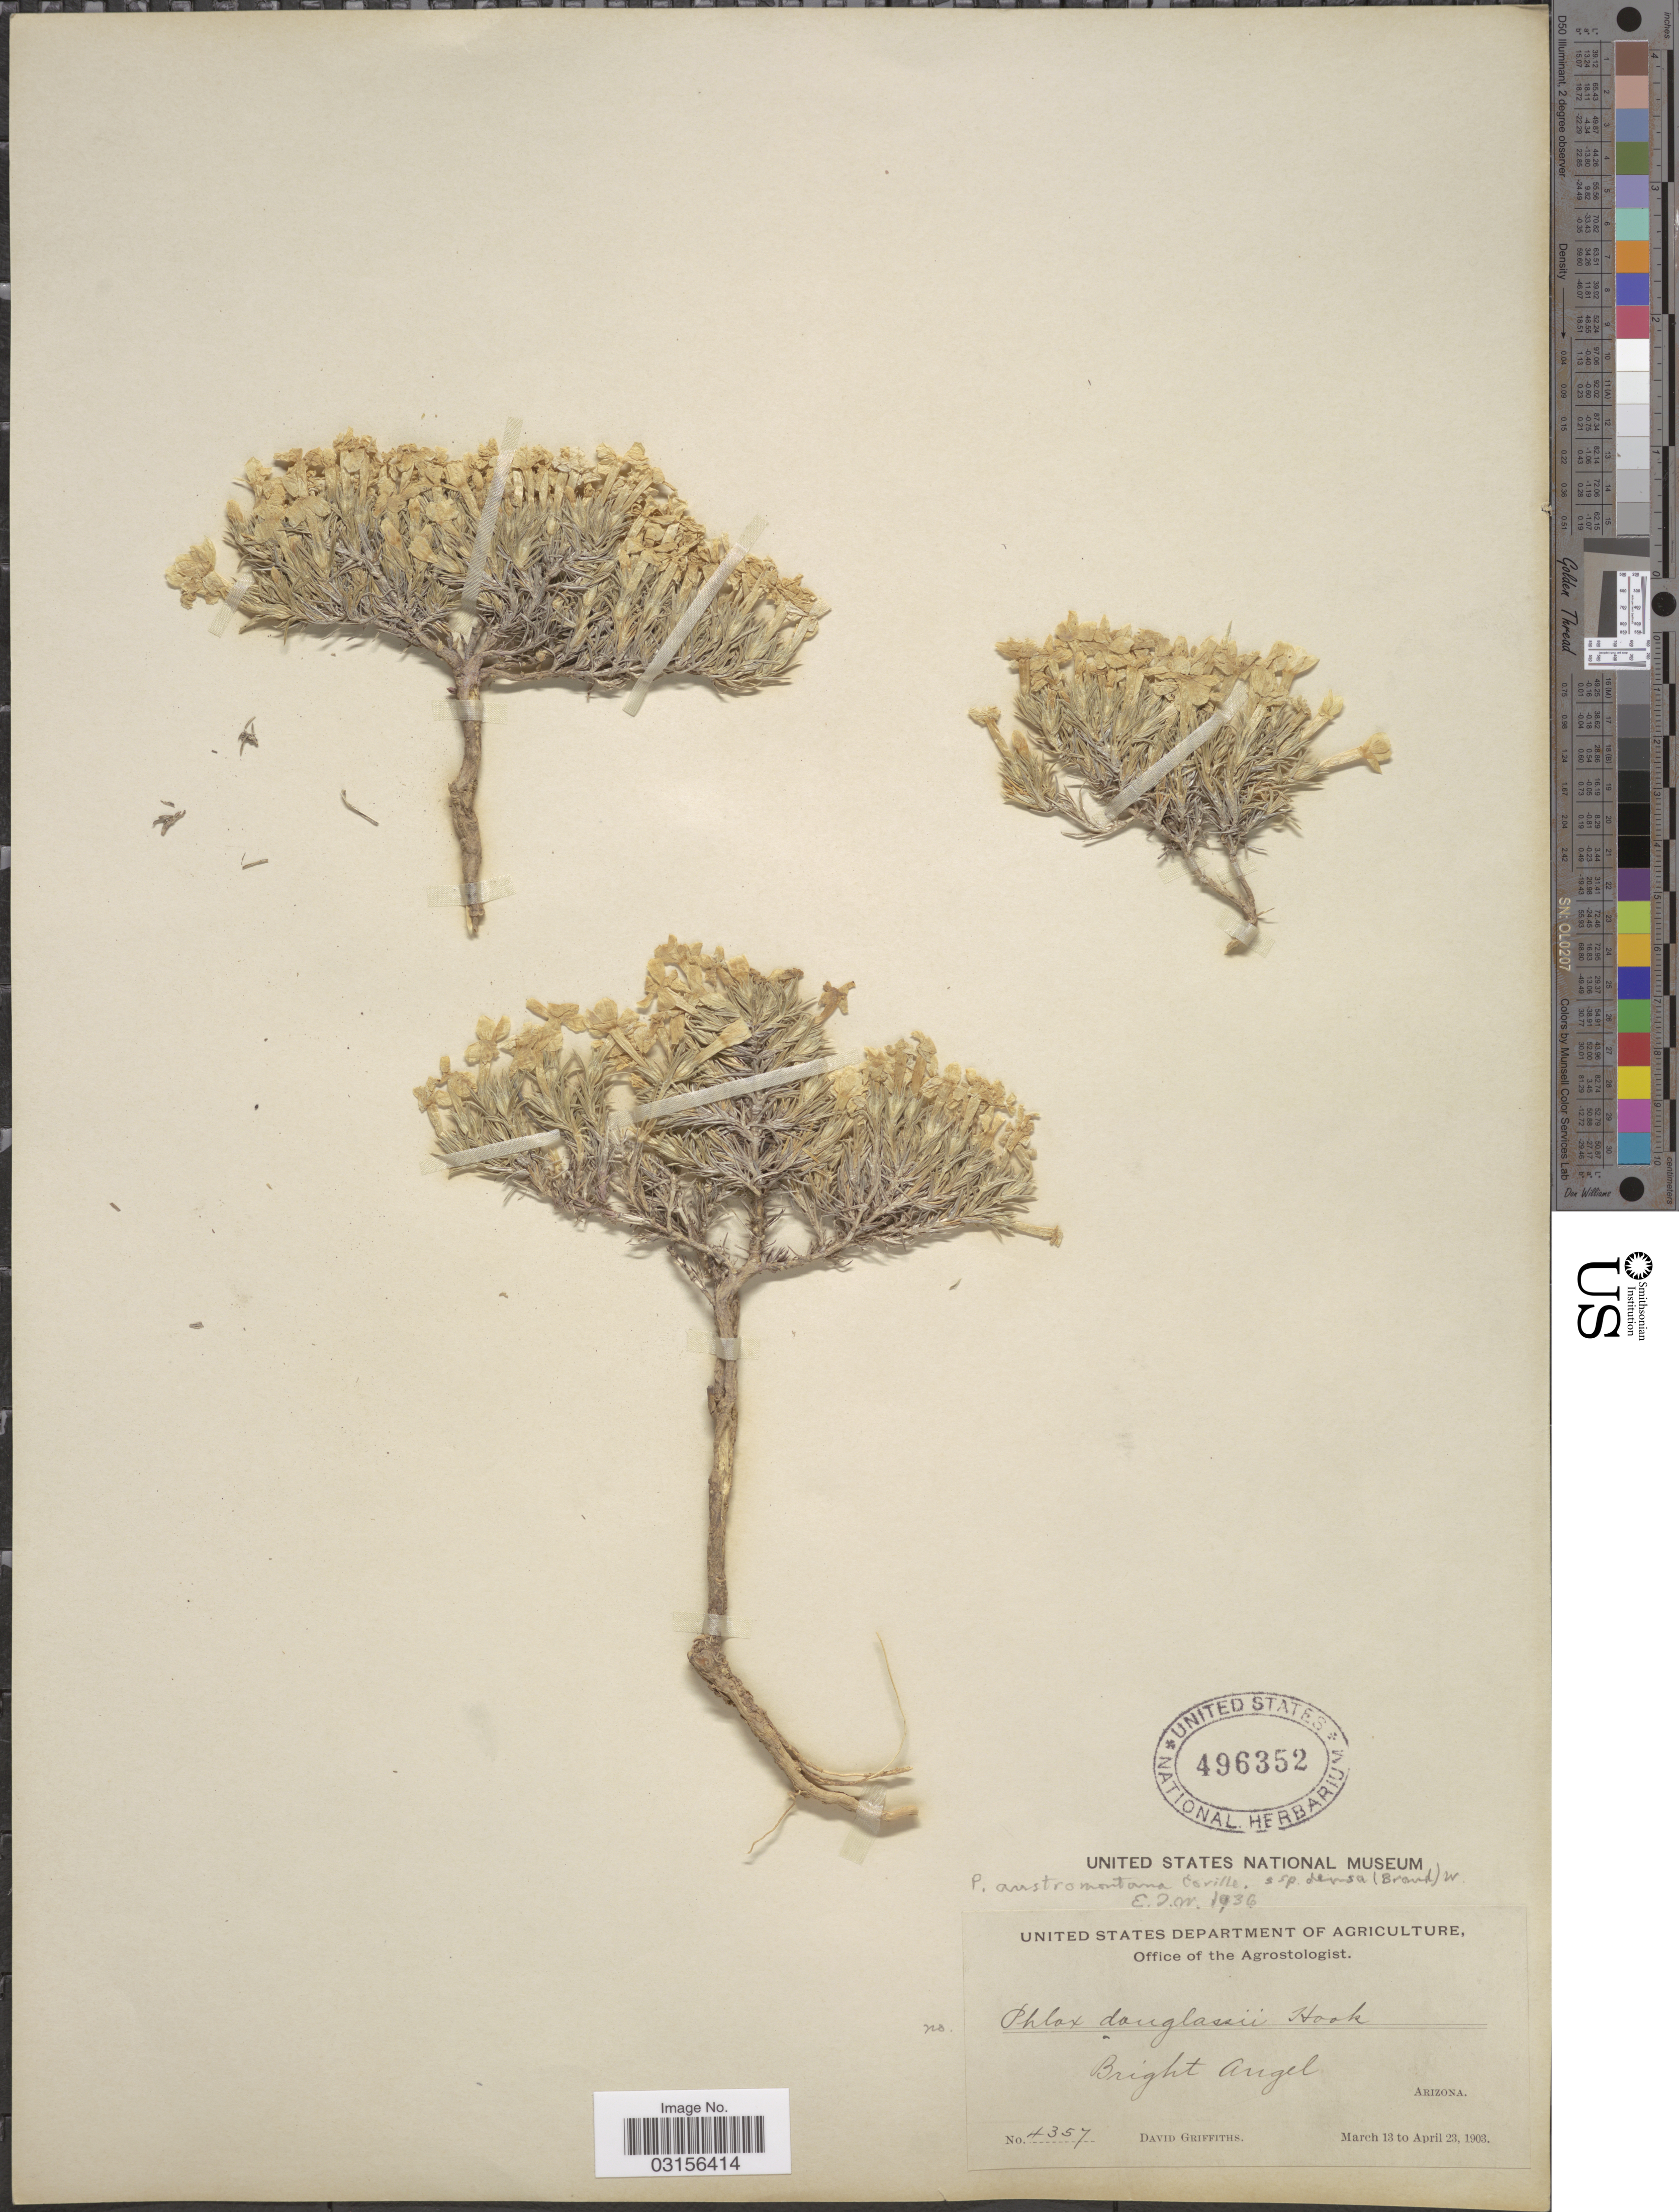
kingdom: Plantae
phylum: Tracheophyta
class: Magnoliopsida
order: Ericales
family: Polemoniaceae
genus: Phlox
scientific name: Phlox austromontana subsp. densa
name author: (Brand) Wherry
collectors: D. Griffiths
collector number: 4357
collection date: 1903-03-13/1903-04-23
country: United States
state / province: Arizona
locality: Bright Angel.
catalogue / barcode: US 496352